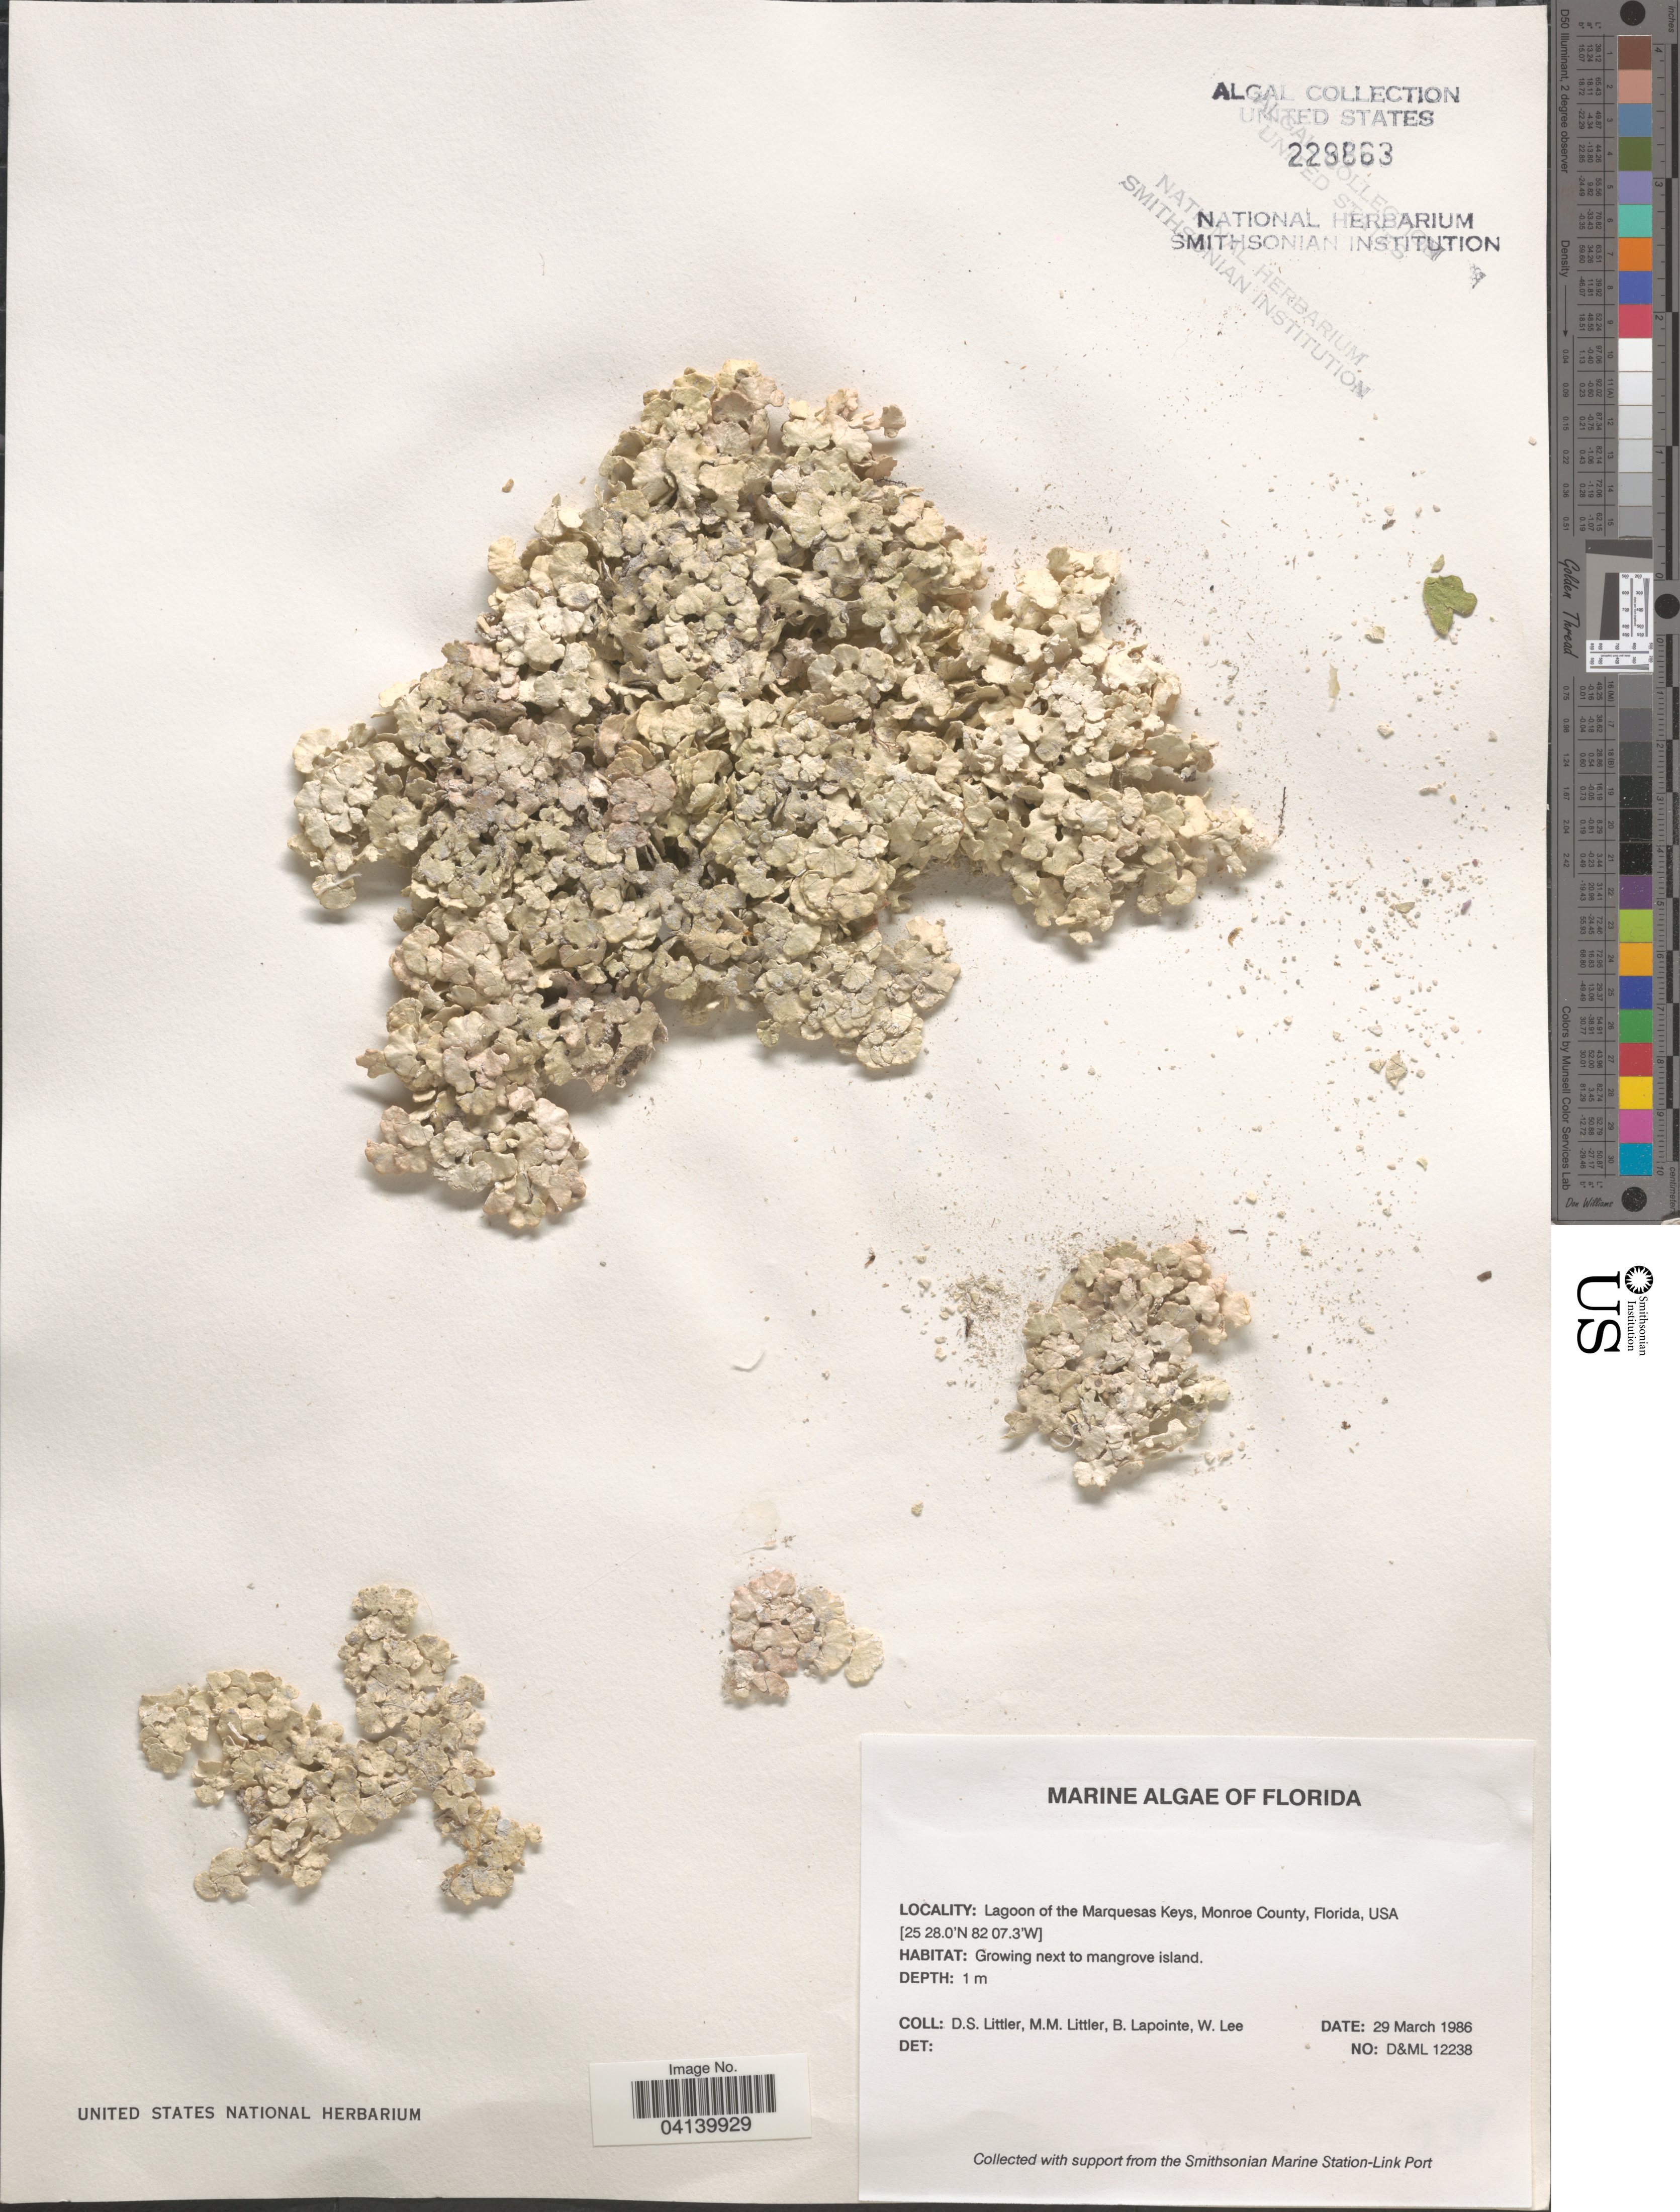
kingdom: Plantae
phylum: Chlorophyta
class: Ulvophyceae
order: Bryopsidales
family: Halimedaceae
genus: Halimeda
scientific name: Halimeda sp.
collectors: D. S. Littler, B. Lapointe & W. Lee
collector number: D&ML 12238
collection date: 1986-03-29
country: United States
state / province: Florida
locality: Lagoon of the Marquesas Keys, Monroe County.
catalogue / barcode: US 229863